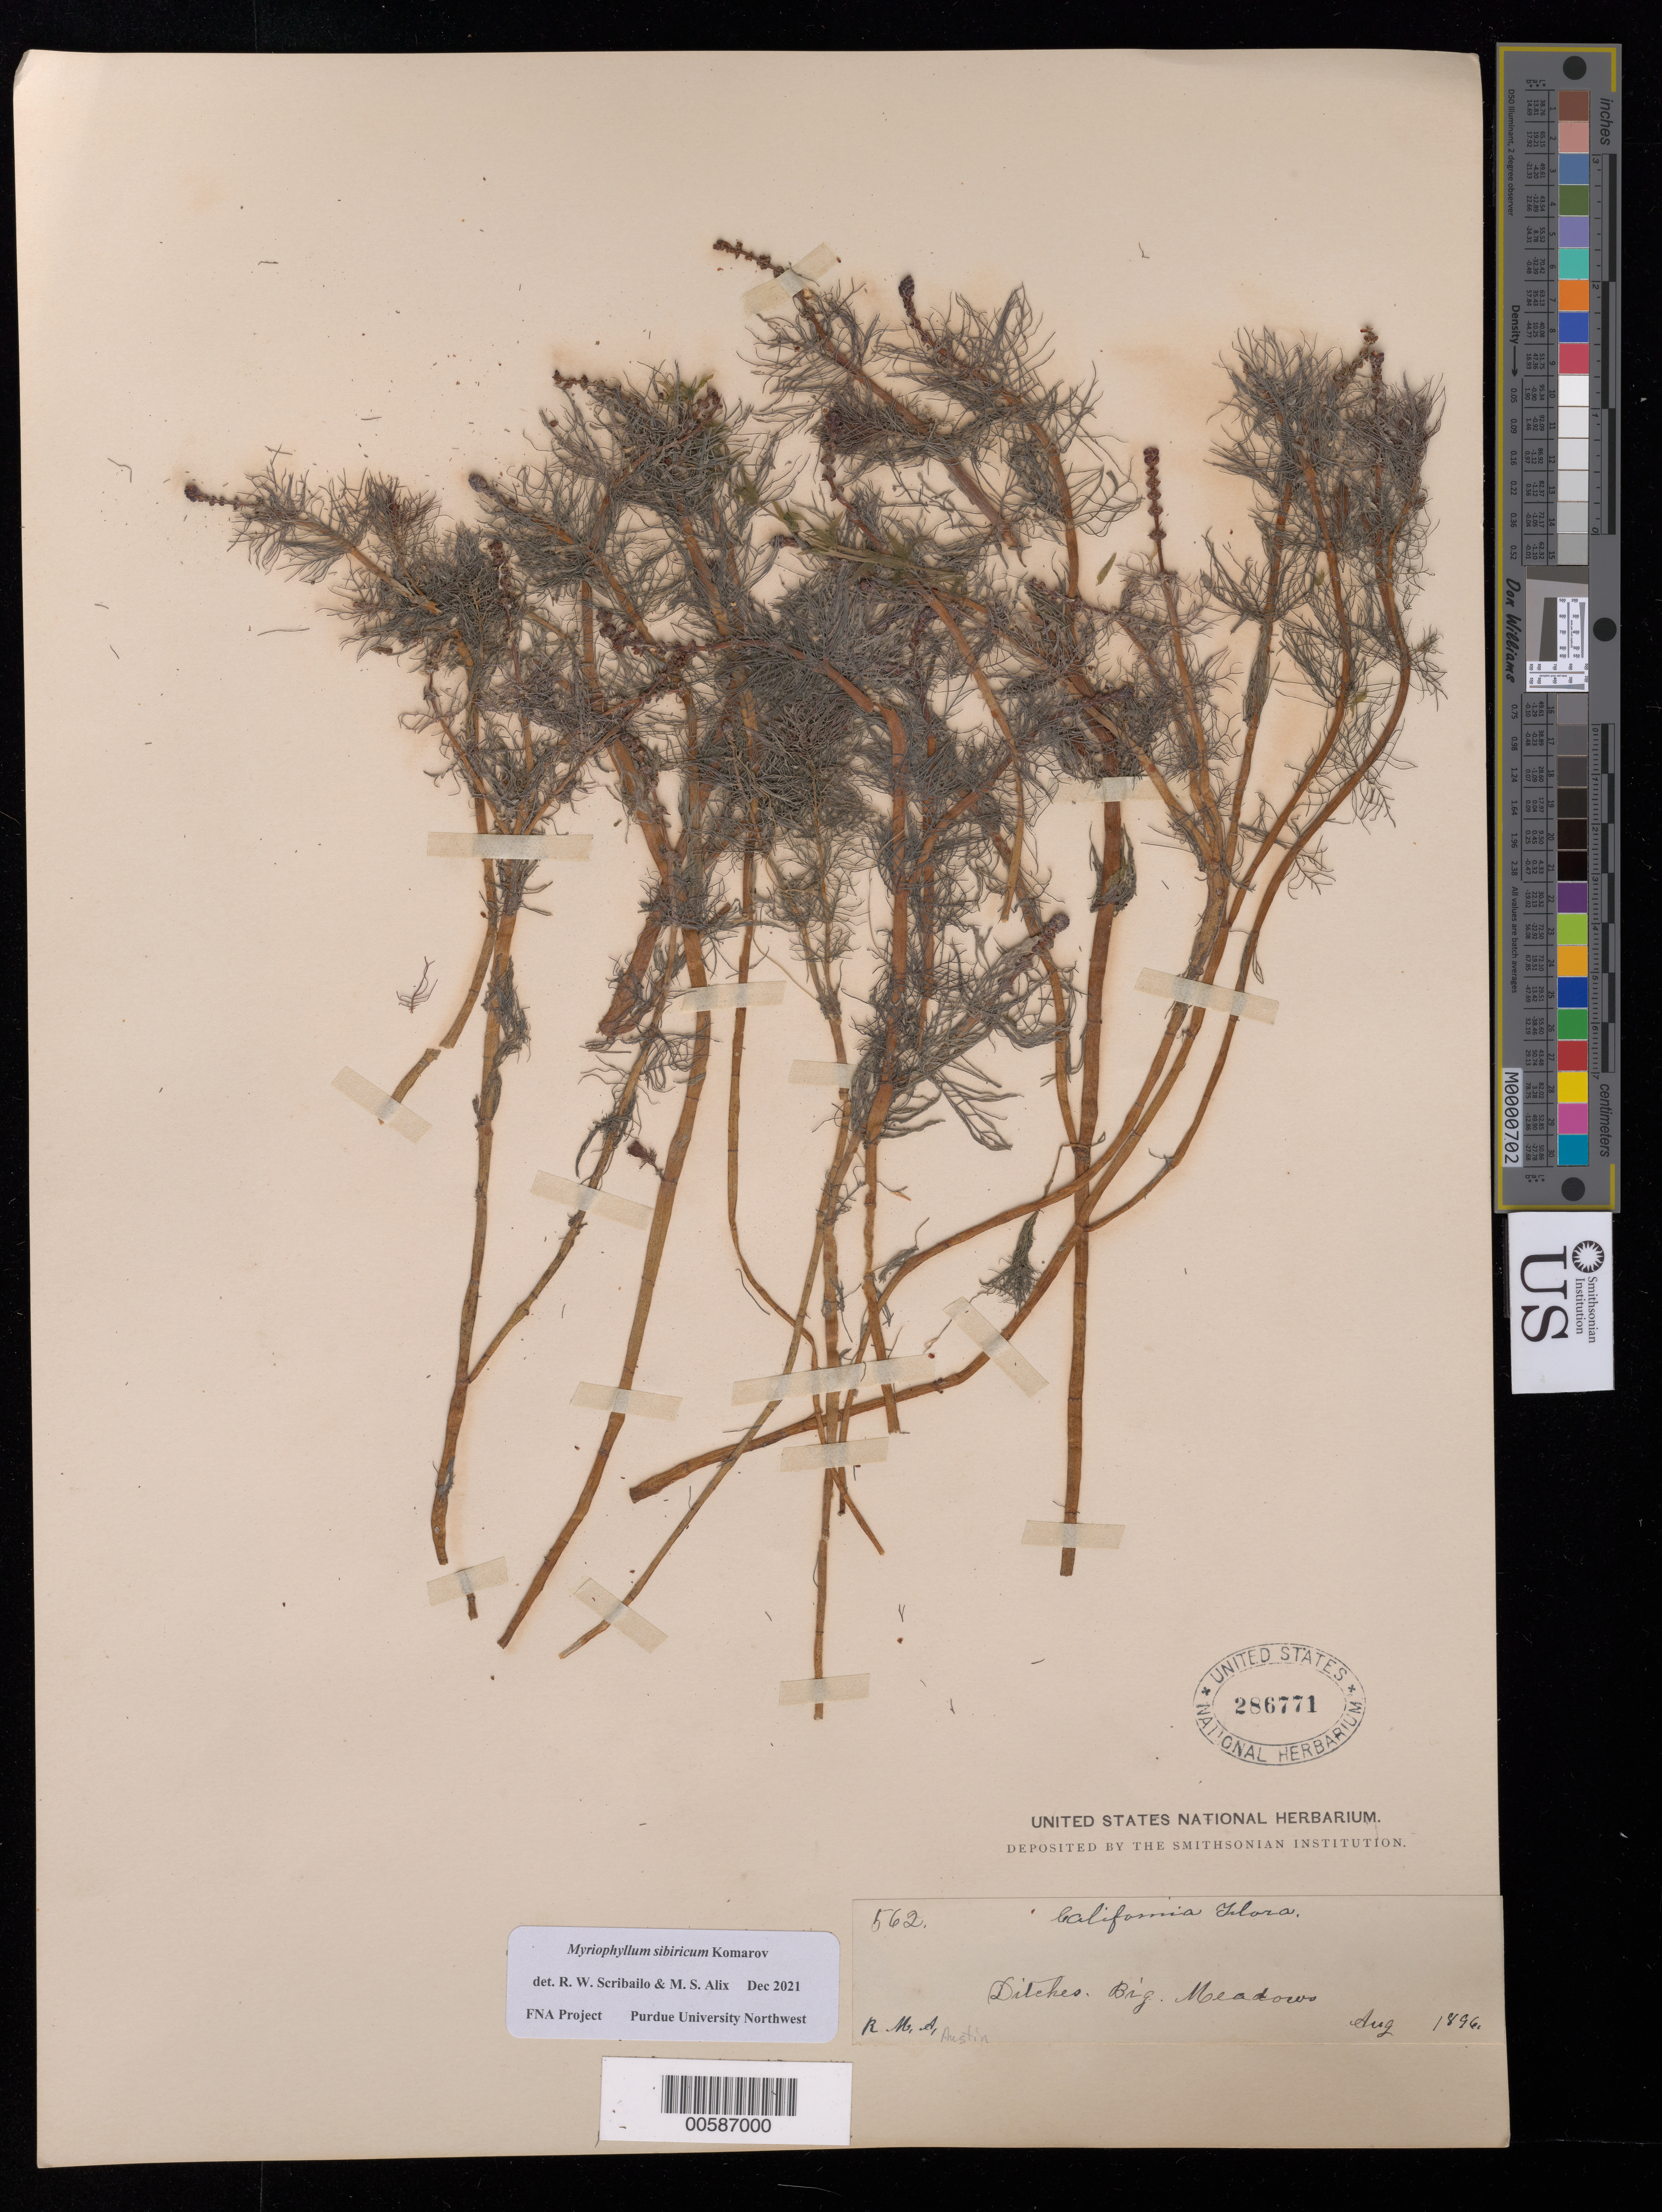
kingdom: Plantae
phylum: Tracheophyta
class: Magnoliopsida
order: Saxifragales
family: Haloragaceae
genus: Myriophyllum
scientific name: Myriophyllum sibiricum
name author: Kom.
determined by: Scribailo, R. W.; Alix, M. S.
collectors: R. Austin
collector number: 562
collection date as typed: Aug 1896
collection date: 1896-08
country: United States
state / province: California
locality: Big Meadows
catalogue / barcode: US 286771